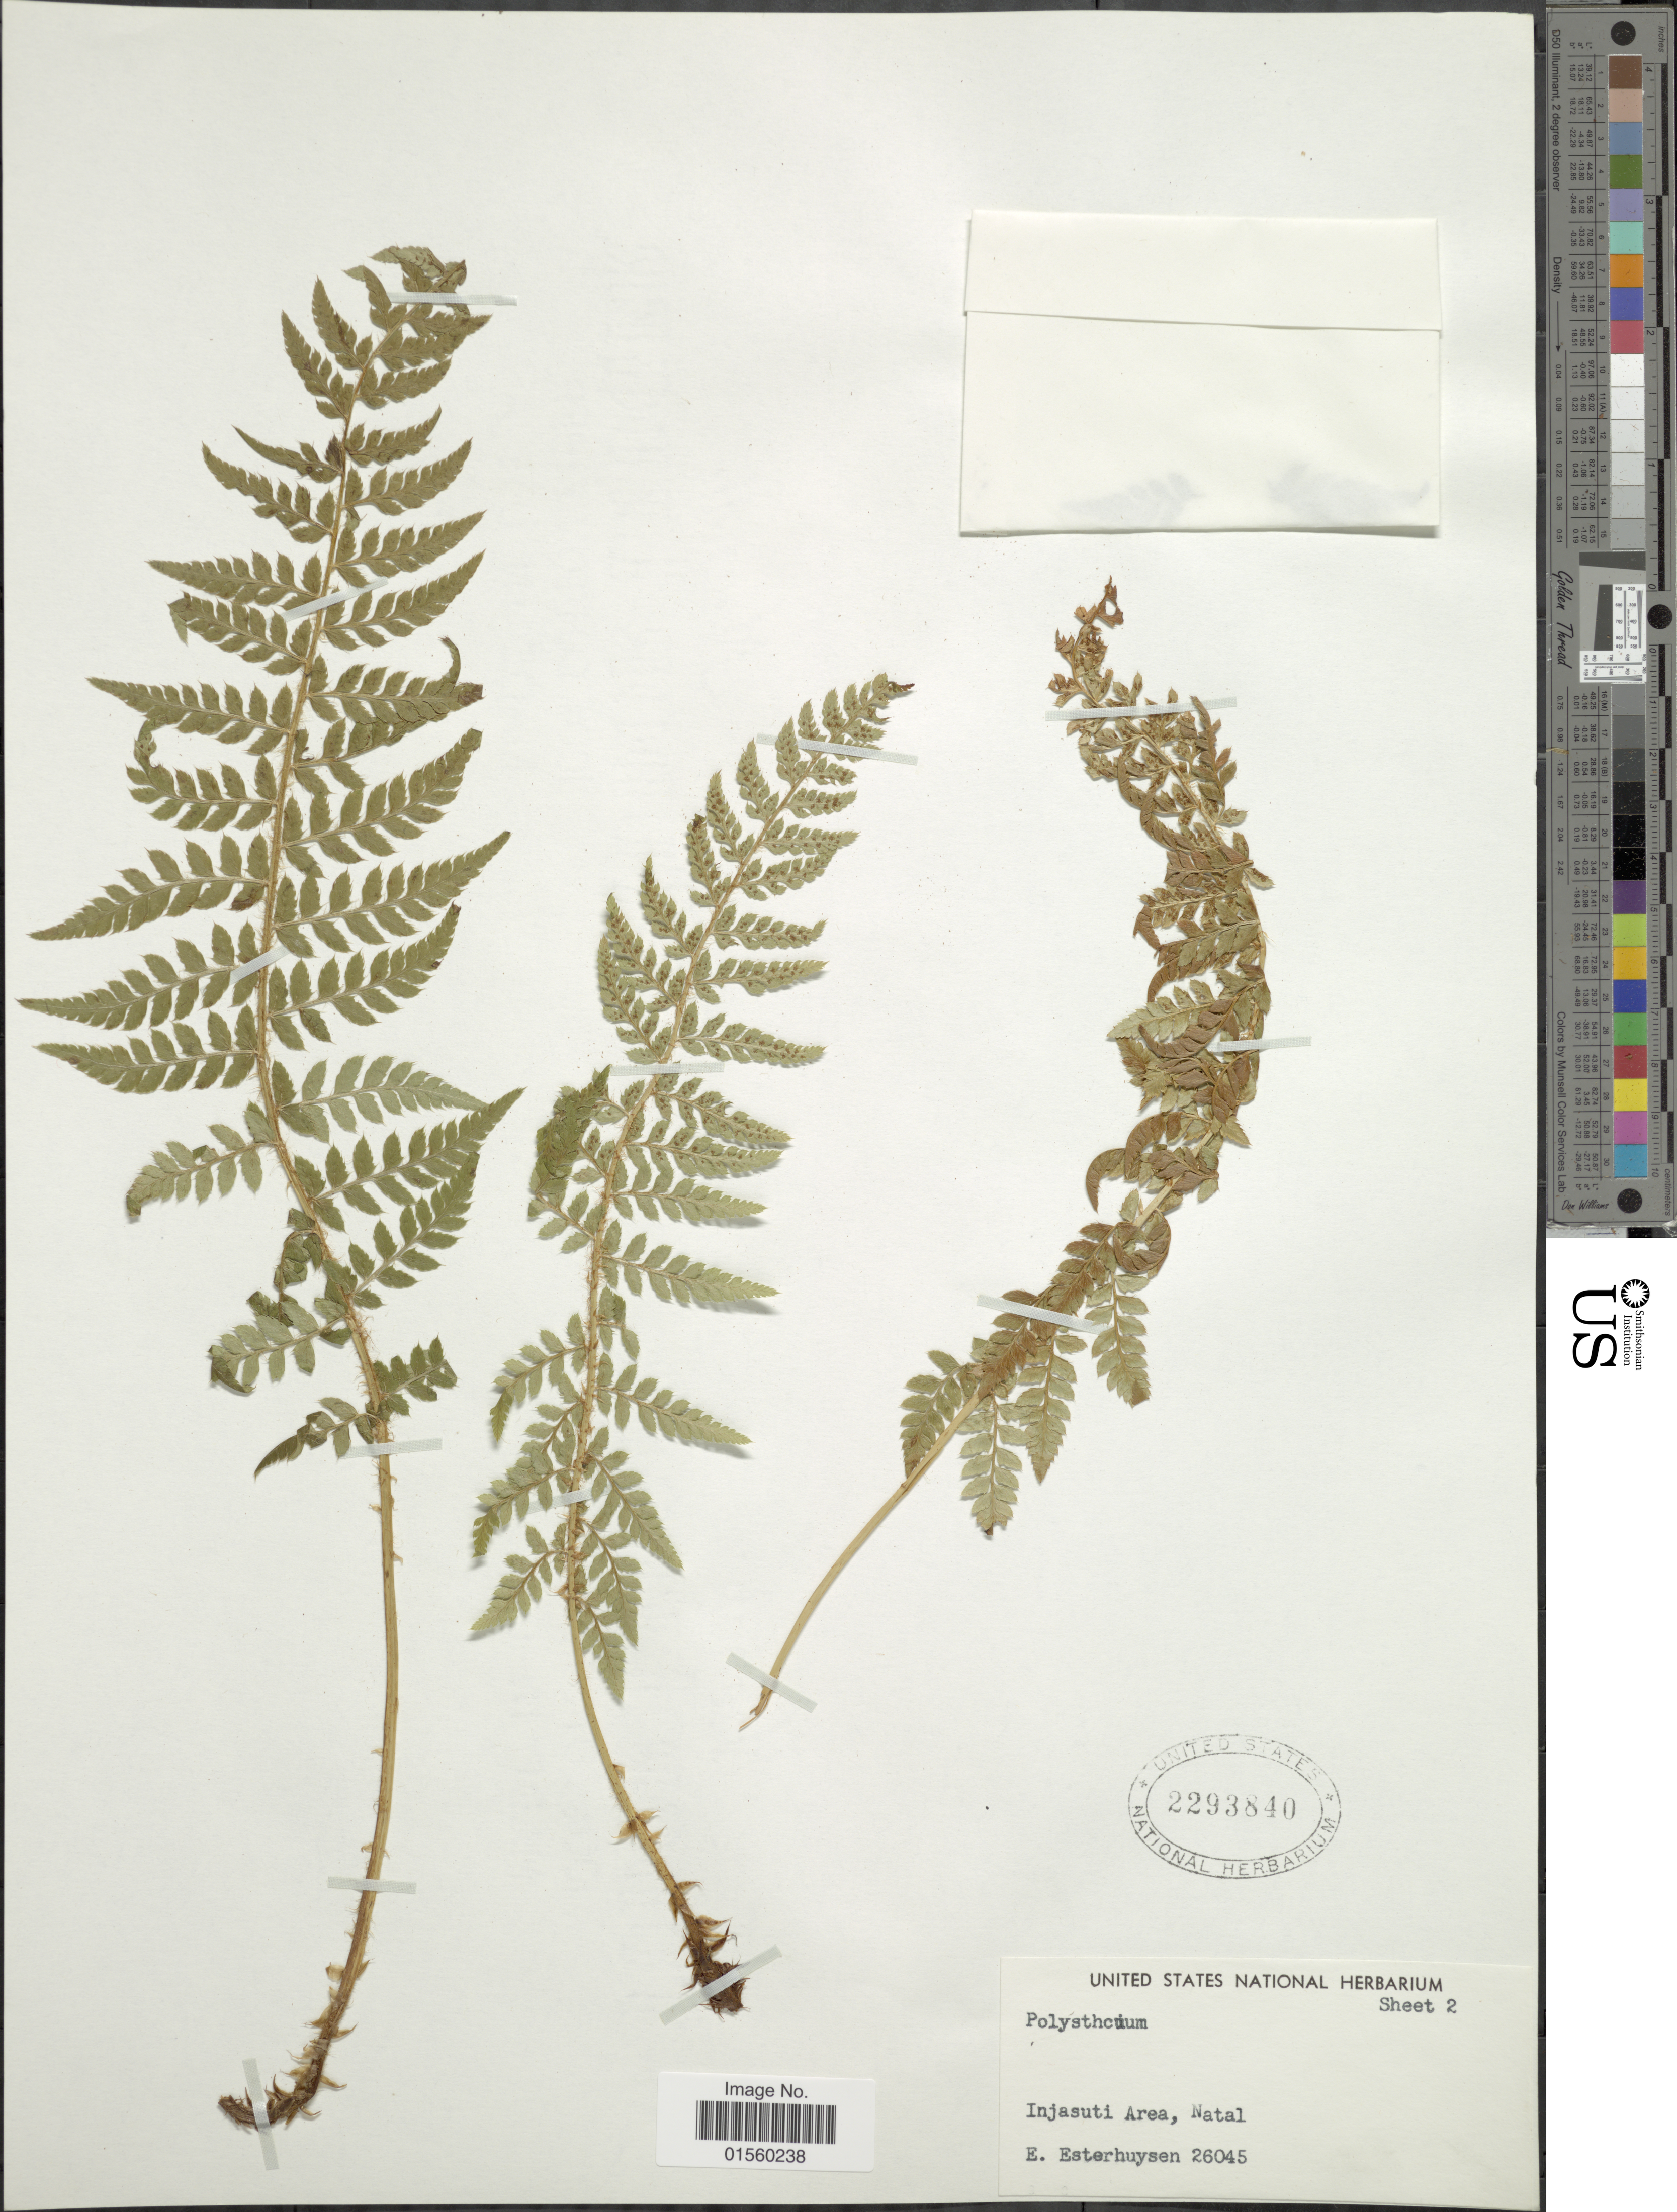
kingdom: Plantae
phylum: Tracheophyta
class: Polypodiopsida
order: Polypodiales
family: Dryopteridaceae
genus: Polystichum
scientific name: Polystichum sp.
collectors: E. E. Esterhuysen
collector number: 26045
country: South Africa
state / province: KwaZulu-Natal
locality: Injasuti Area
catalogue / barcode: US 2293840